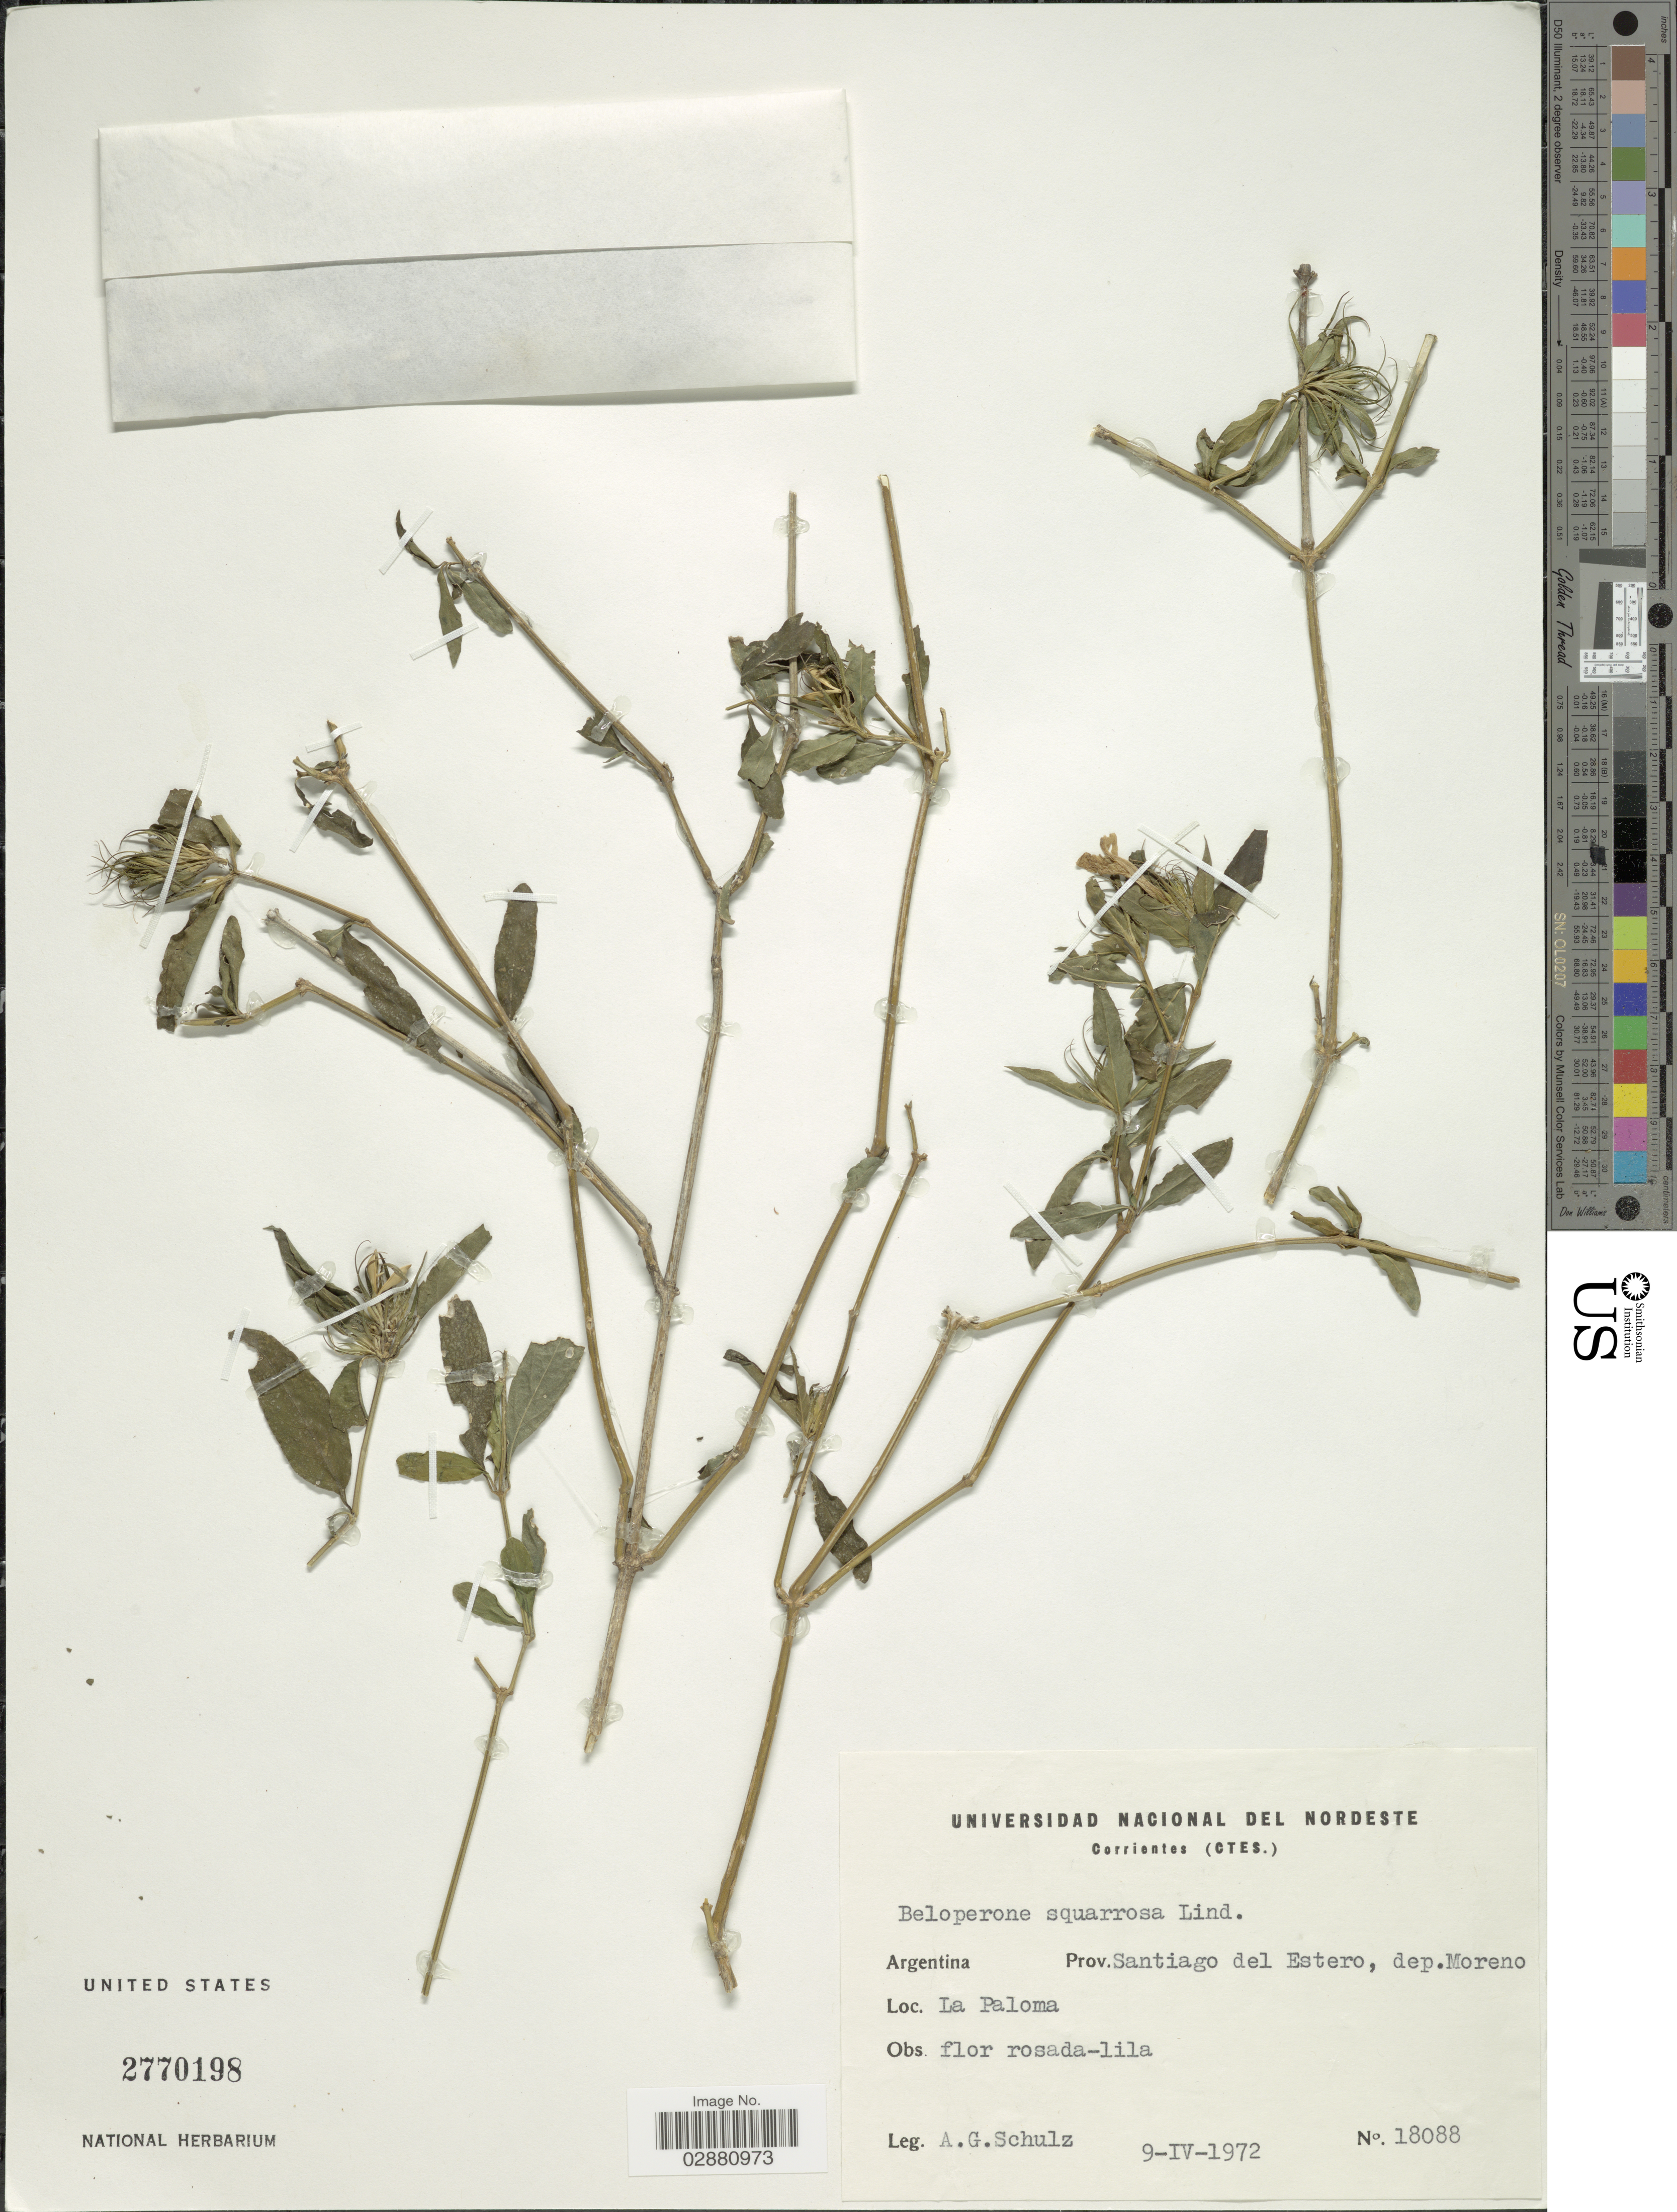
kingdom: Plantae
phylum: Tracheophyta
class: Magnoliopsida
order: Lamiales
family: Acanthaceae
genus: Justicia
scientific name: Justicia squarrosa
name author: Griseb.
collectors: A. G. Schulz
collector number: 18088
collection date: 1972-04-09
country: Argentina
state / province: Santiago del Estero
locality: Prov. Santiago del Estero, dep. Moreno. La Paloma.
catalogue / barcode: US 2770198